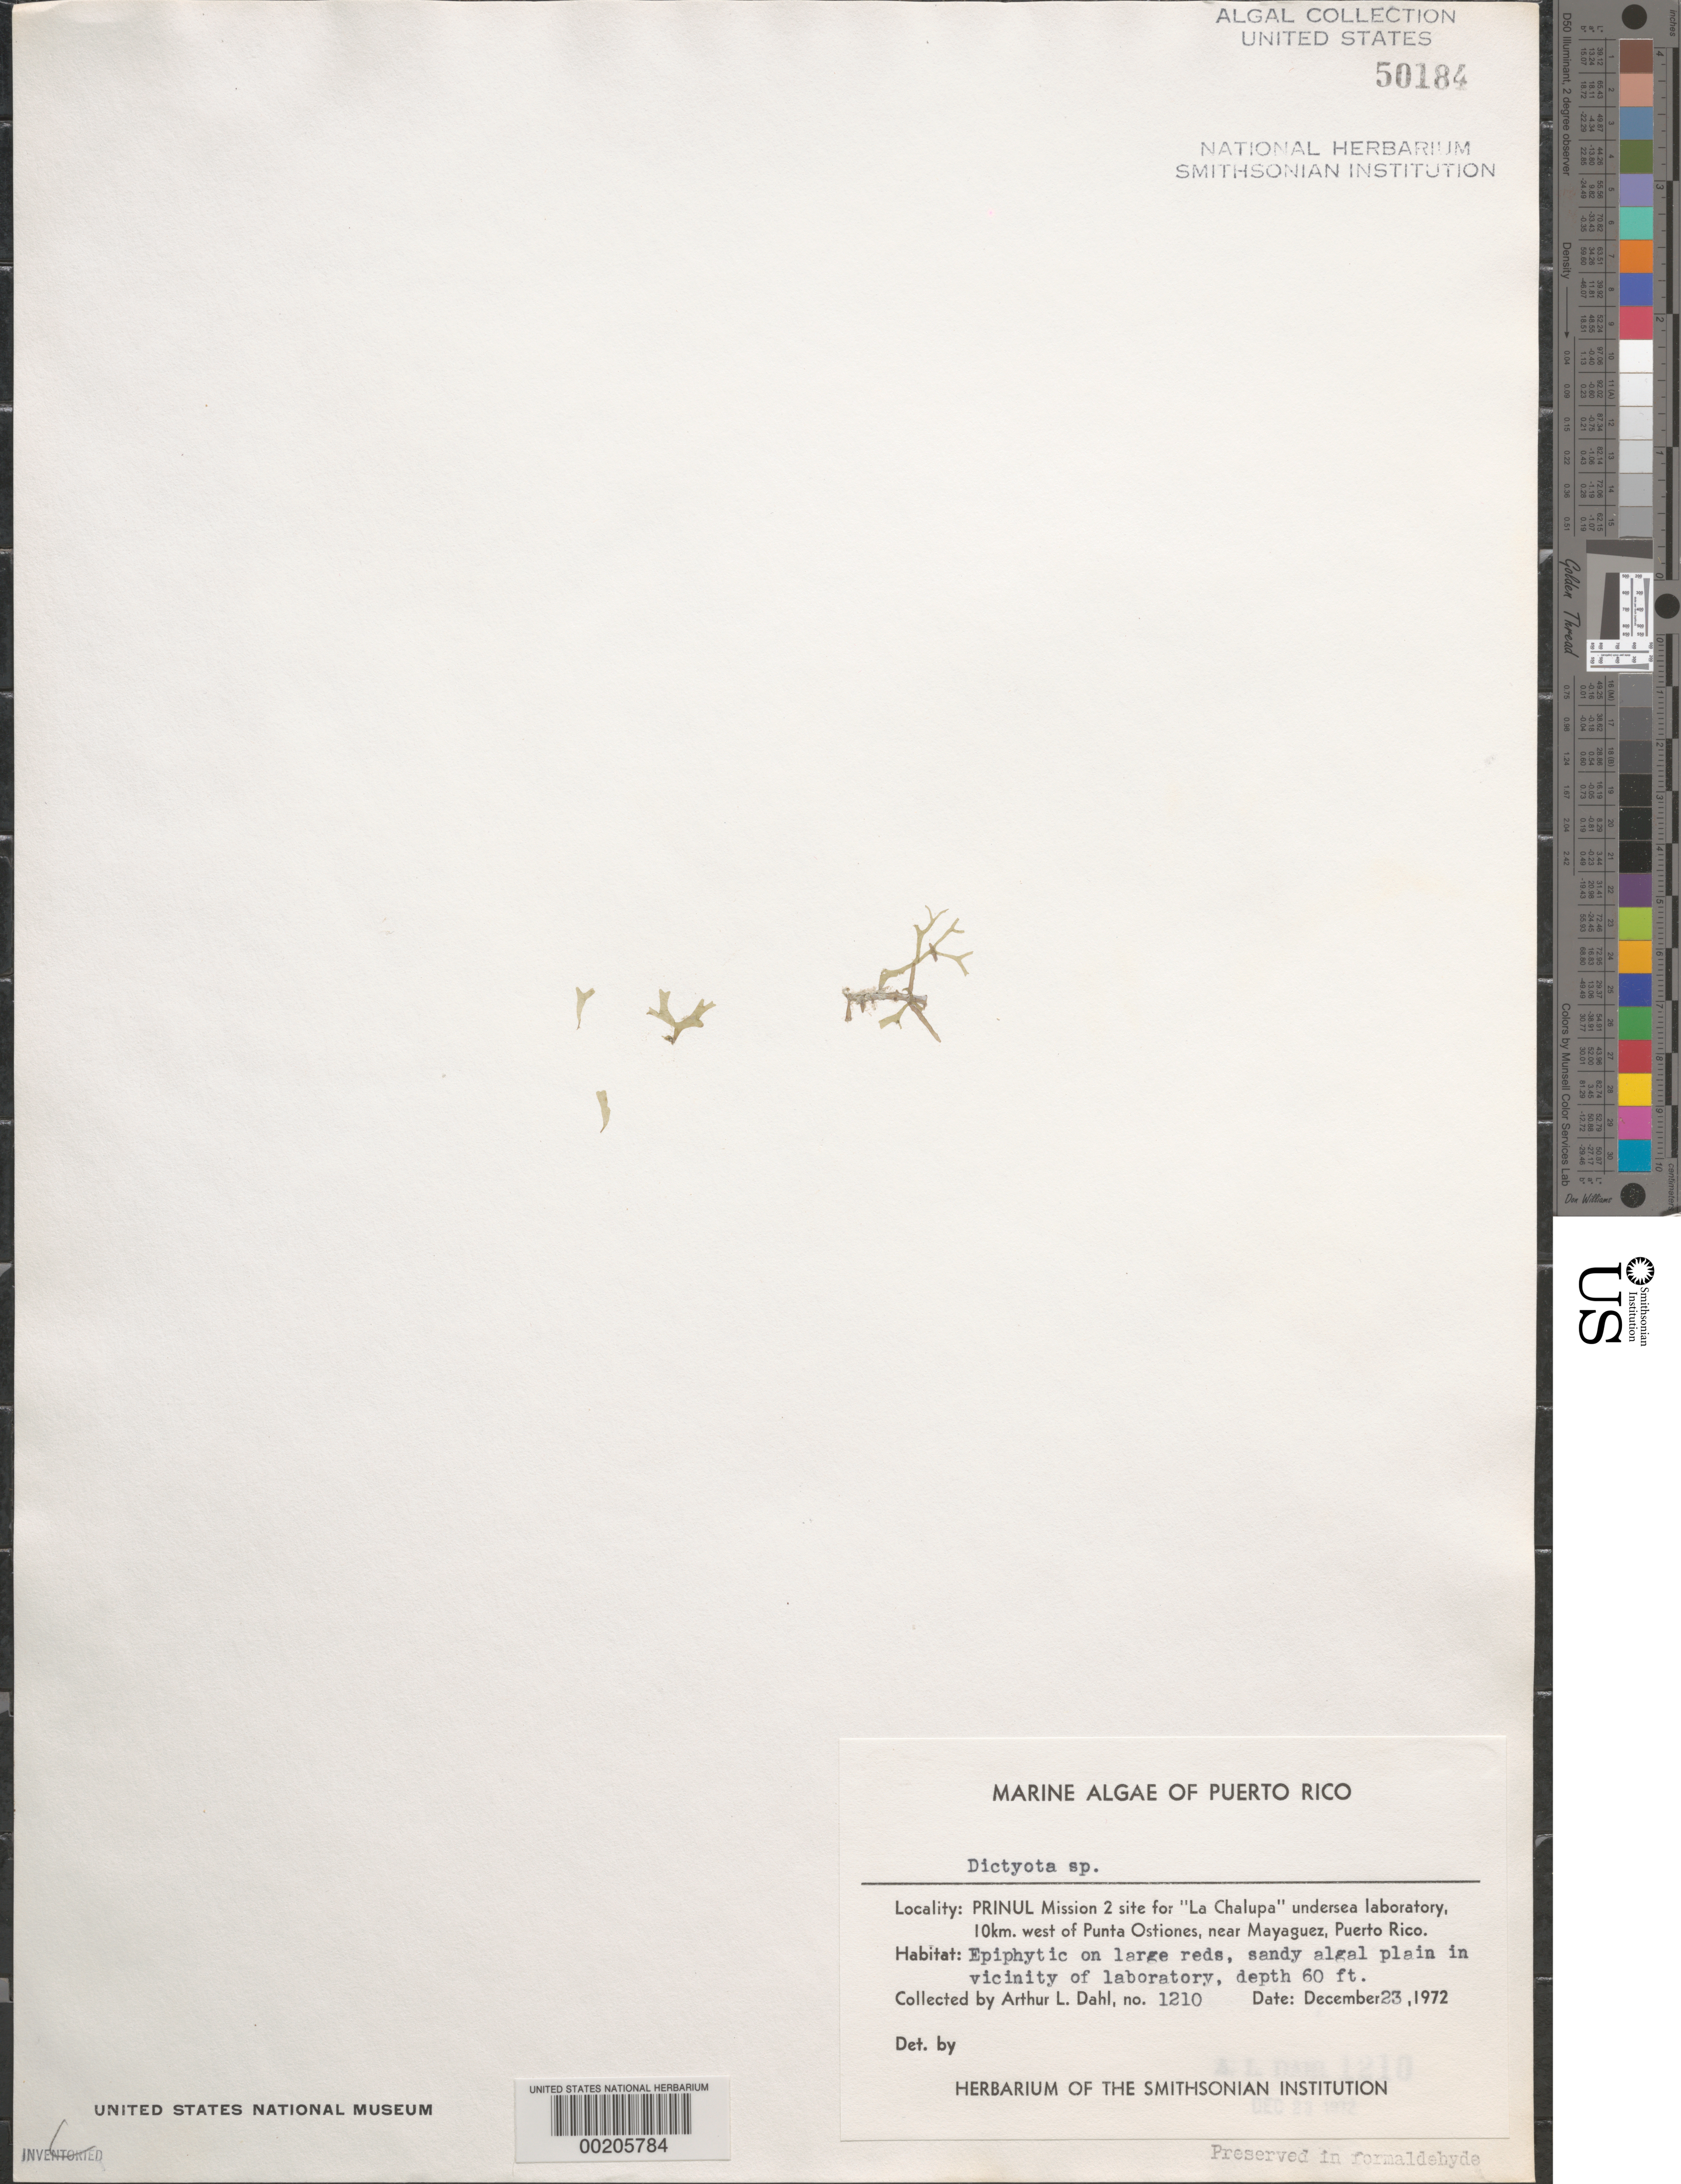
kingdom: Chromista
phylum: Ochrophyta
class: Phaeophyceae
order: Dictyotales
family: Dictyotaceae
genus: Dictyota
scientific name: Dictyota sp.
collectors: A. Dahl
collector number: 1210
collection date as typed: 23 Dec 1972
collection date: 1972-12-23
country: Puerto Rico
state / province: Mayaguez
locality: La chalupa undersea laboratory, 10 km west of punta ostiones, near mayaguez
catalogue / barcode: US 50184